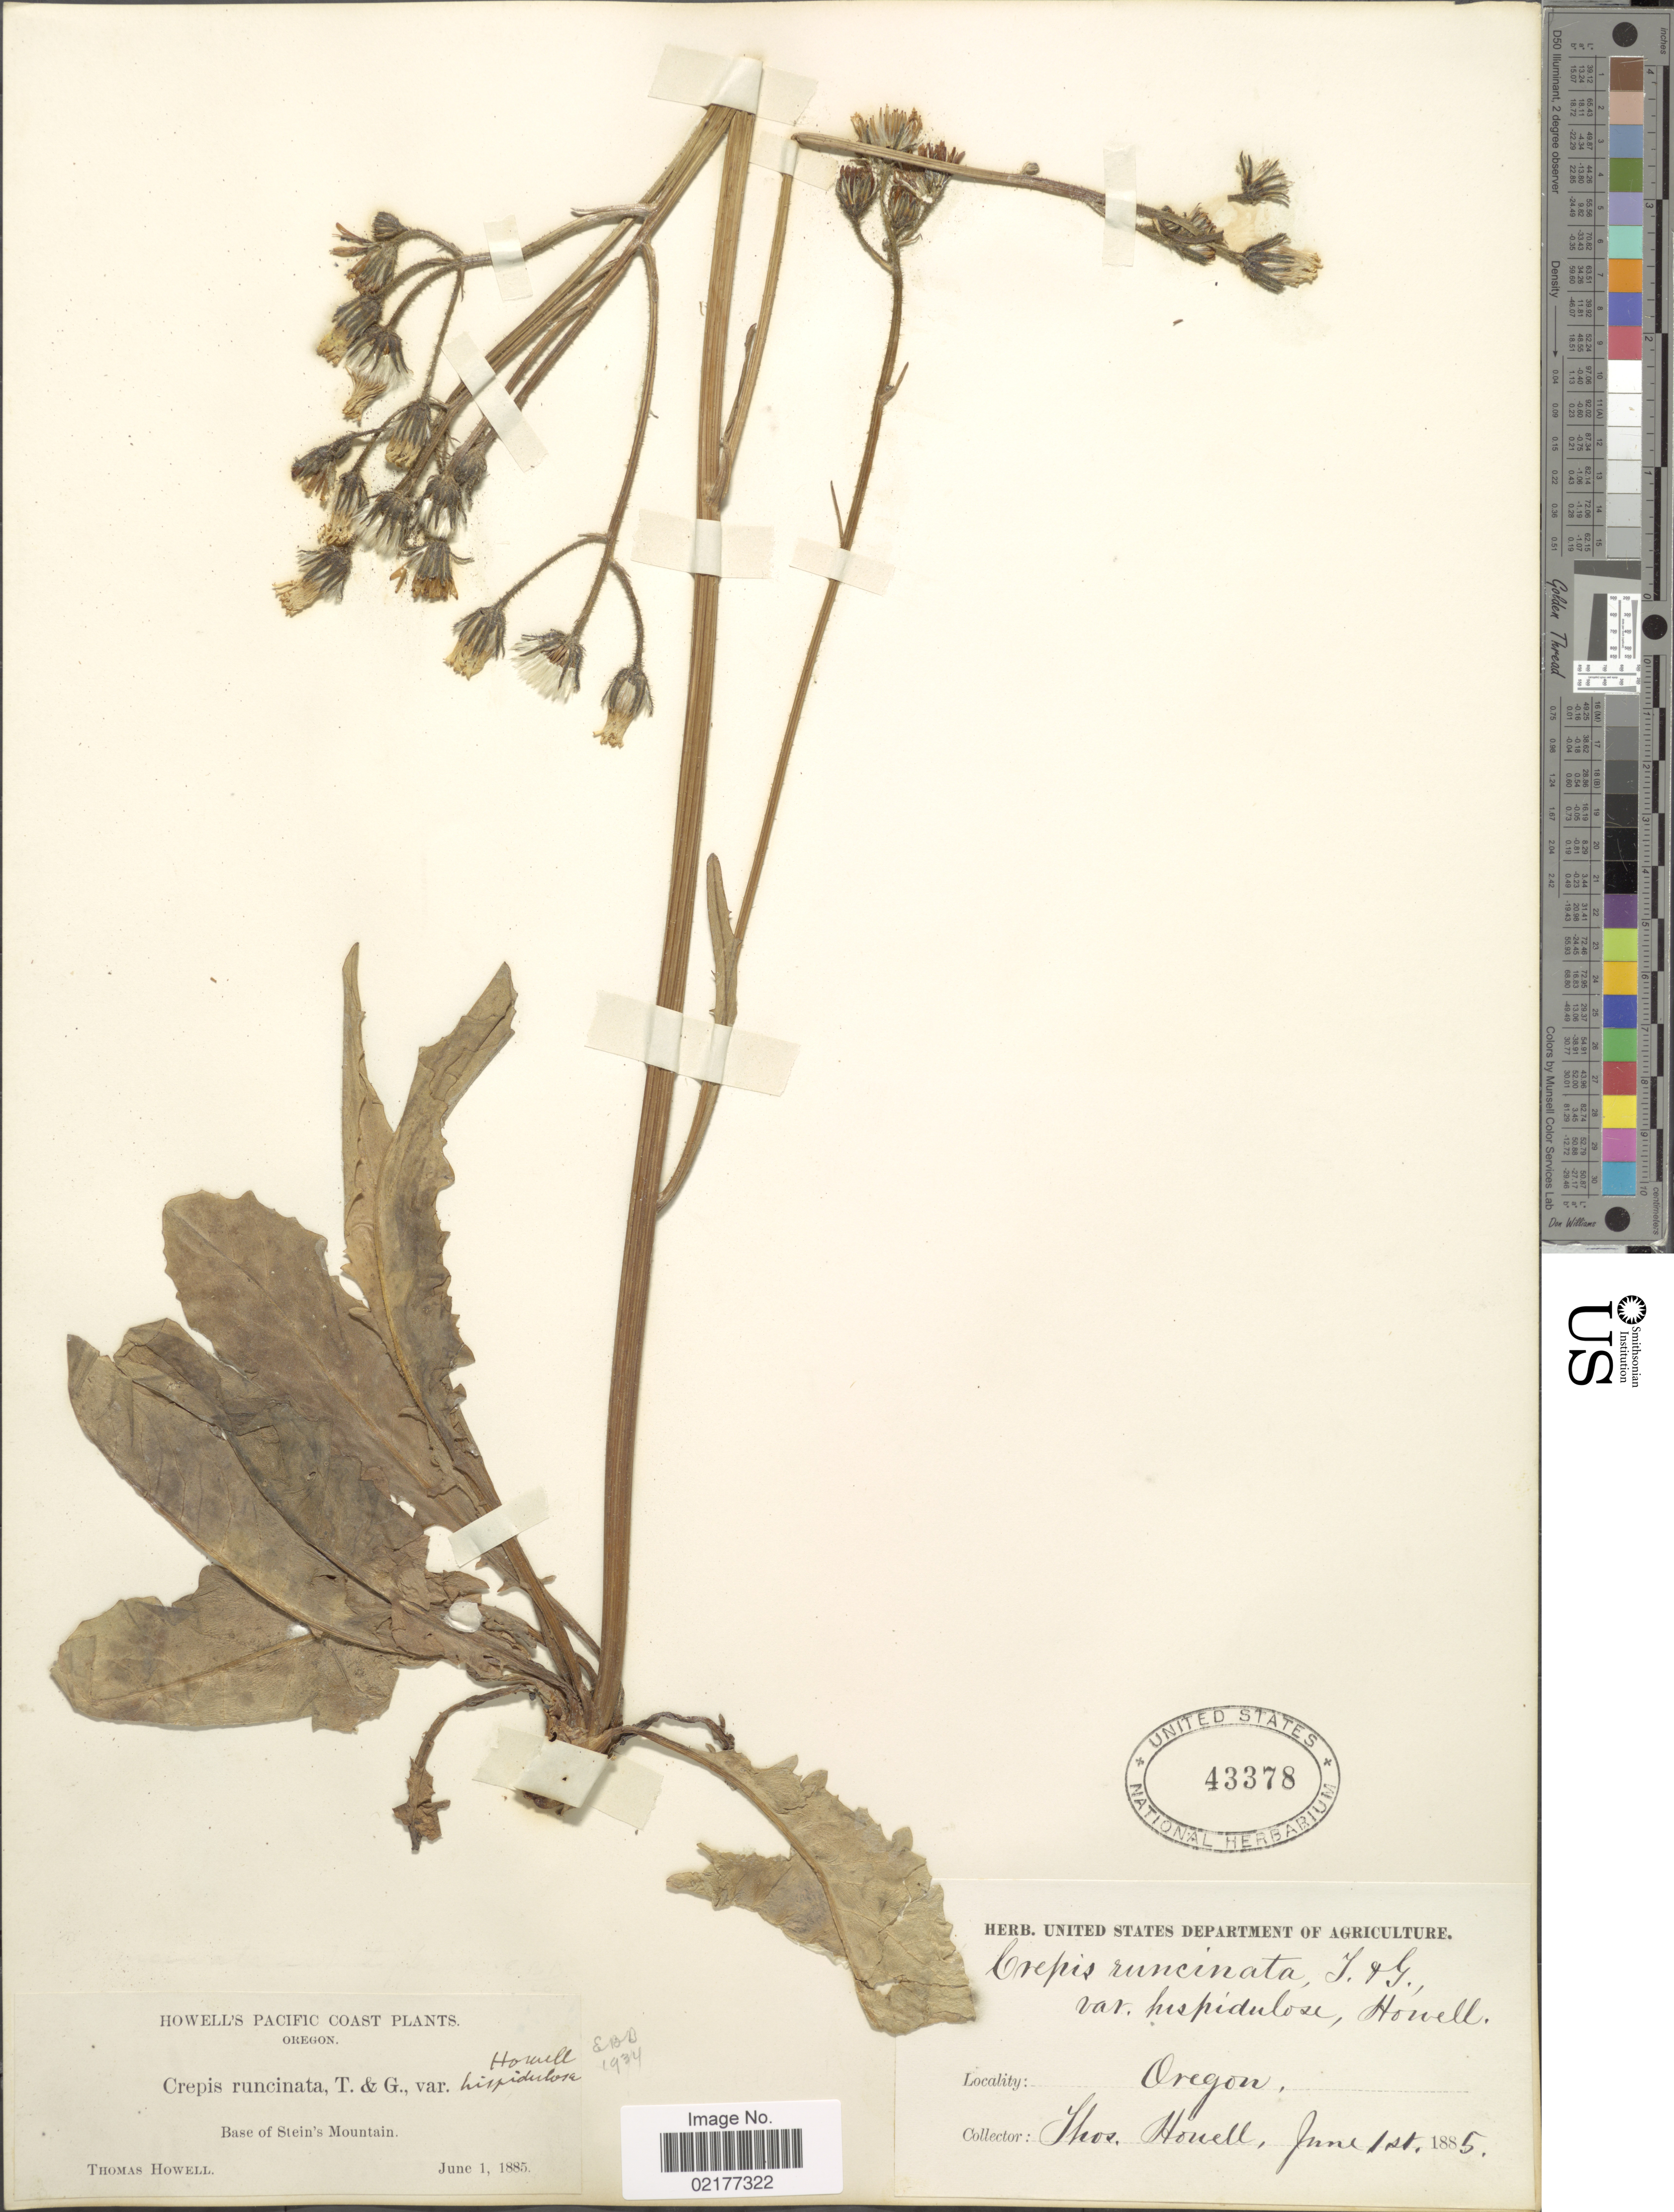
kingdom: Plantae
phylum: Tracheophyta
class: Magnoliopsida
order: Asterales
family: Asteraceae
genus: Crepis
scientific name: Crepis runcinata subsp. hispidulosa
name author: (Howell ex Rydb.) Babc. & Stebbins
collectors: T. Howell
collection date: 1885-06-01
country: United States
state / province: Oregon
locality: Howell's Pacific Coast, Base of Stein's Mountain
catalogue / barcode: US 43378